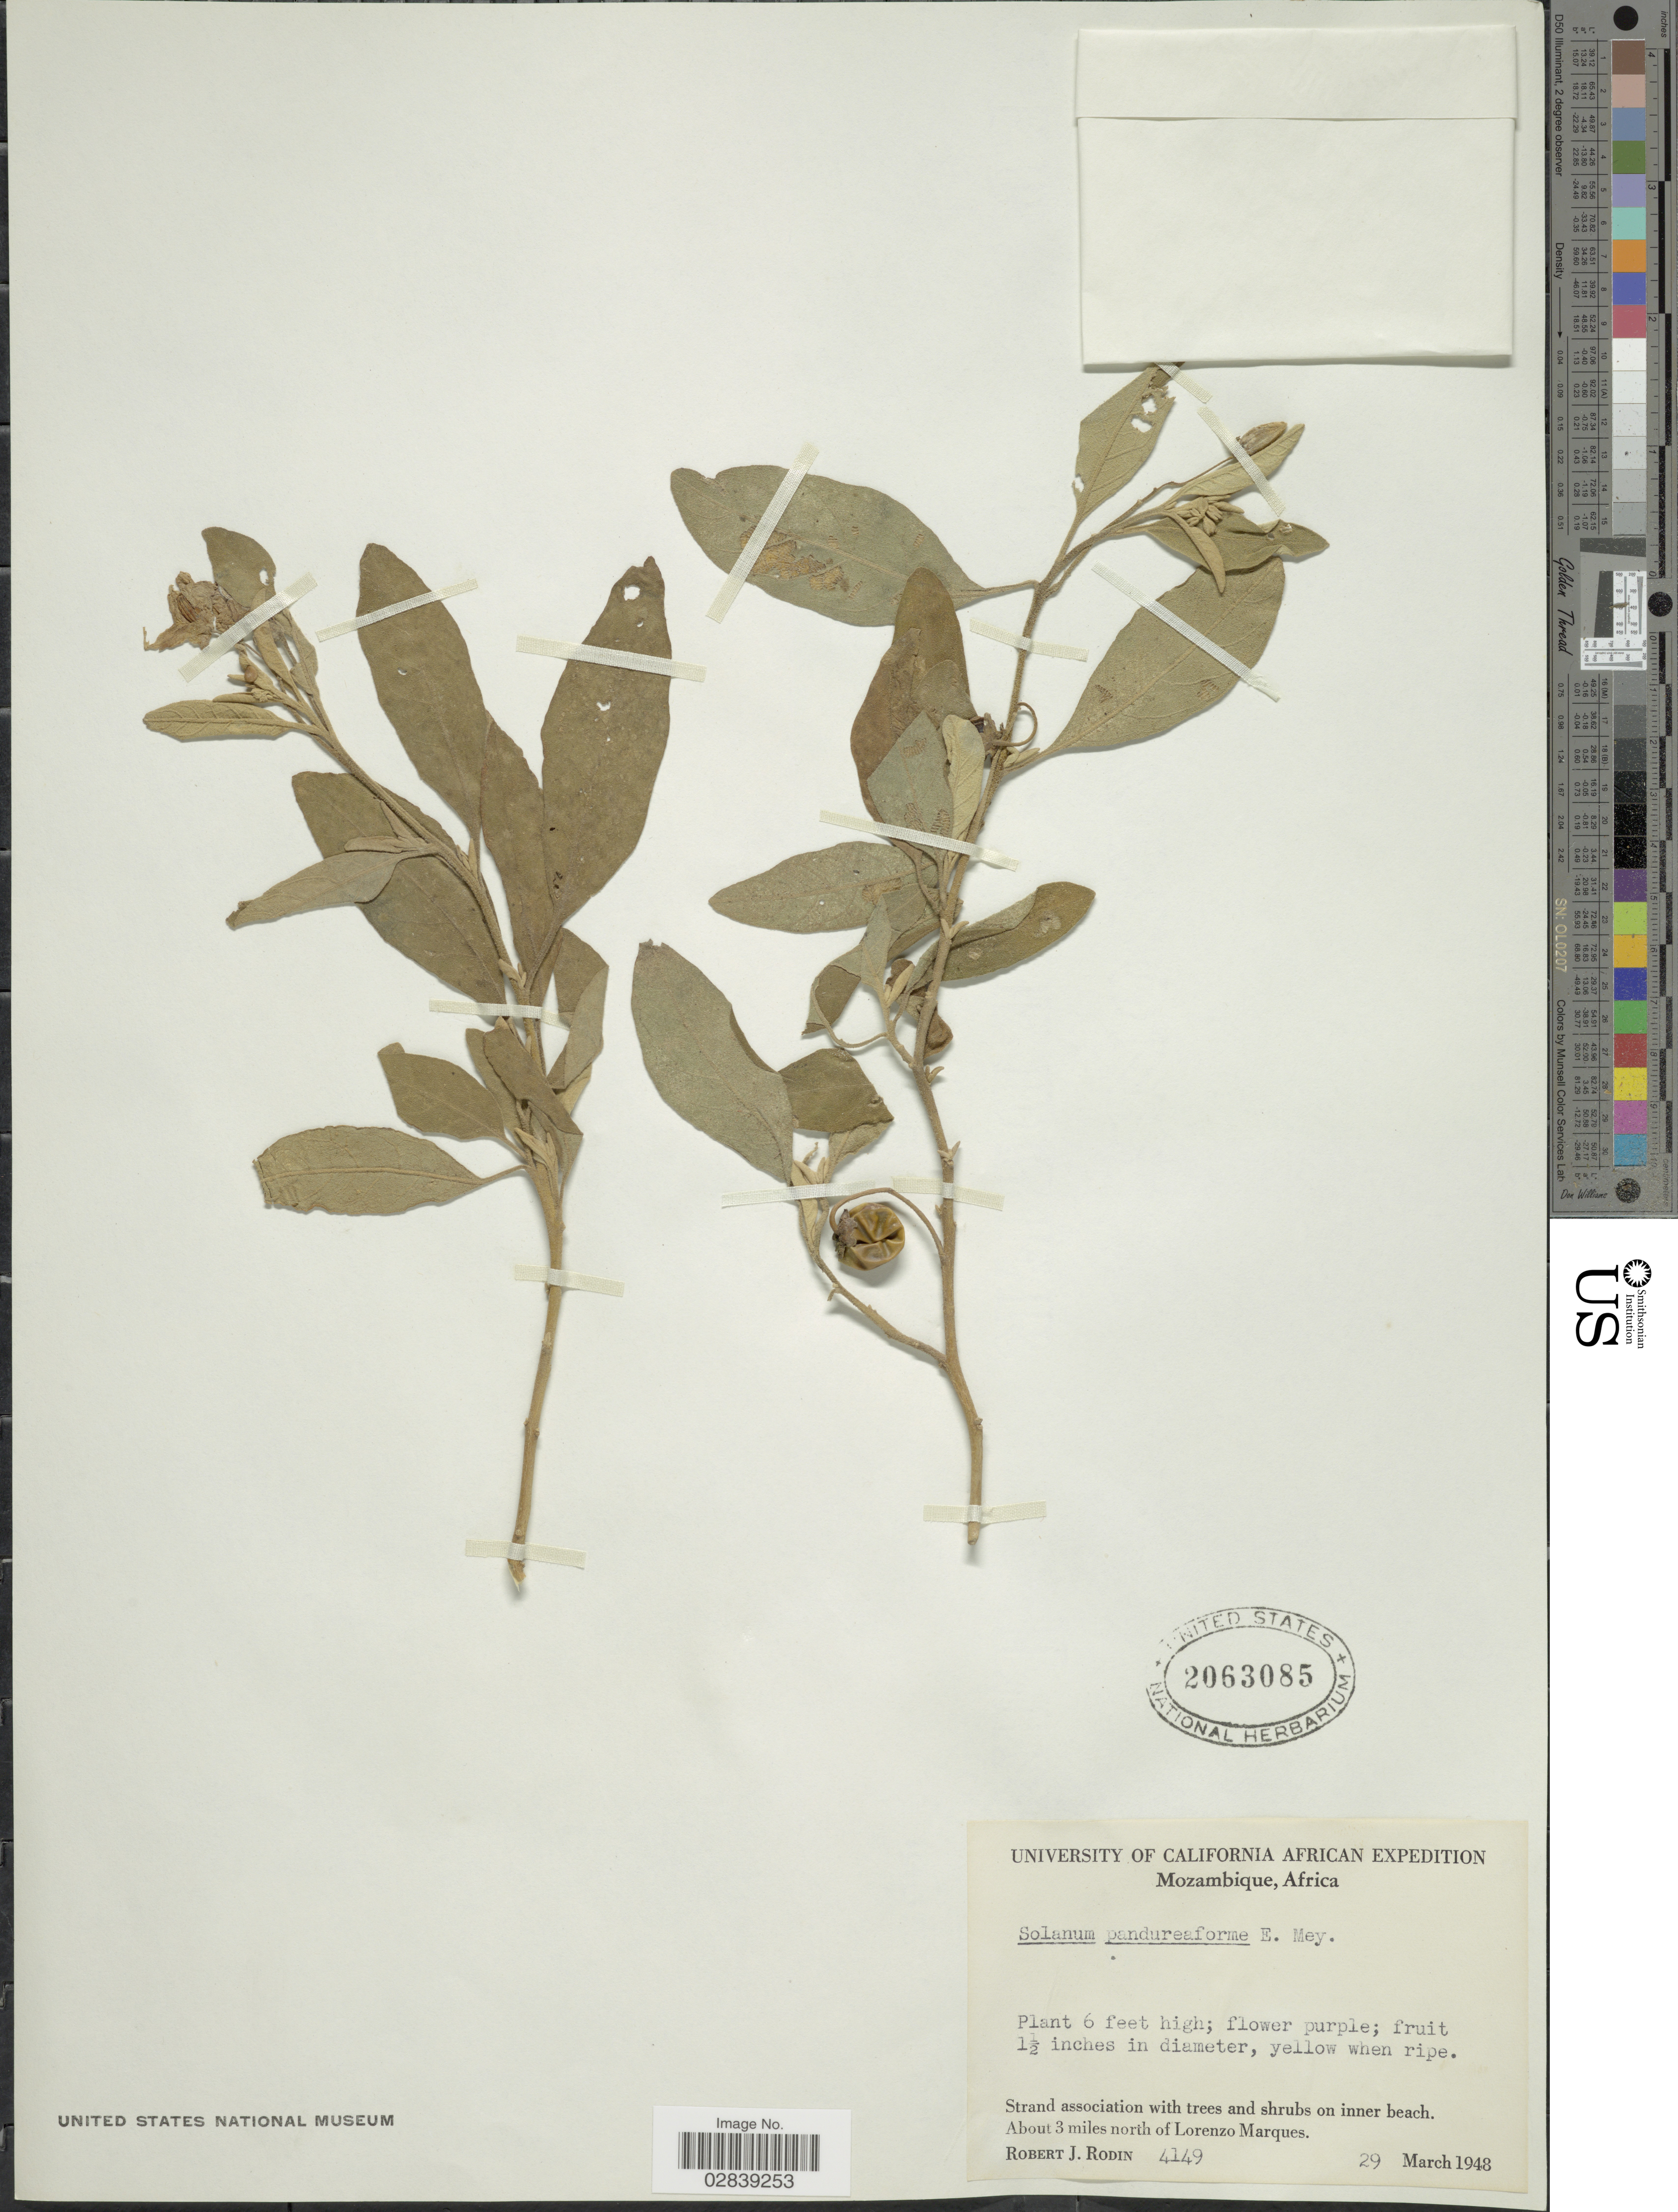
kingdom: Plantae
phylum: Tracheophyta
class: Magnoliopsida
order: Solanales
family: Solanaceae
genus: Solanum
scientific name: Solanum panduraeforme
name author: Dunal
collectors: R. J. Rodin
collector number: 4149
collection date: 1948-03-29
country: Mozambique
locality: About 3 miles north of Lorenzo Marques.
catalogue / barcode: US 2063085